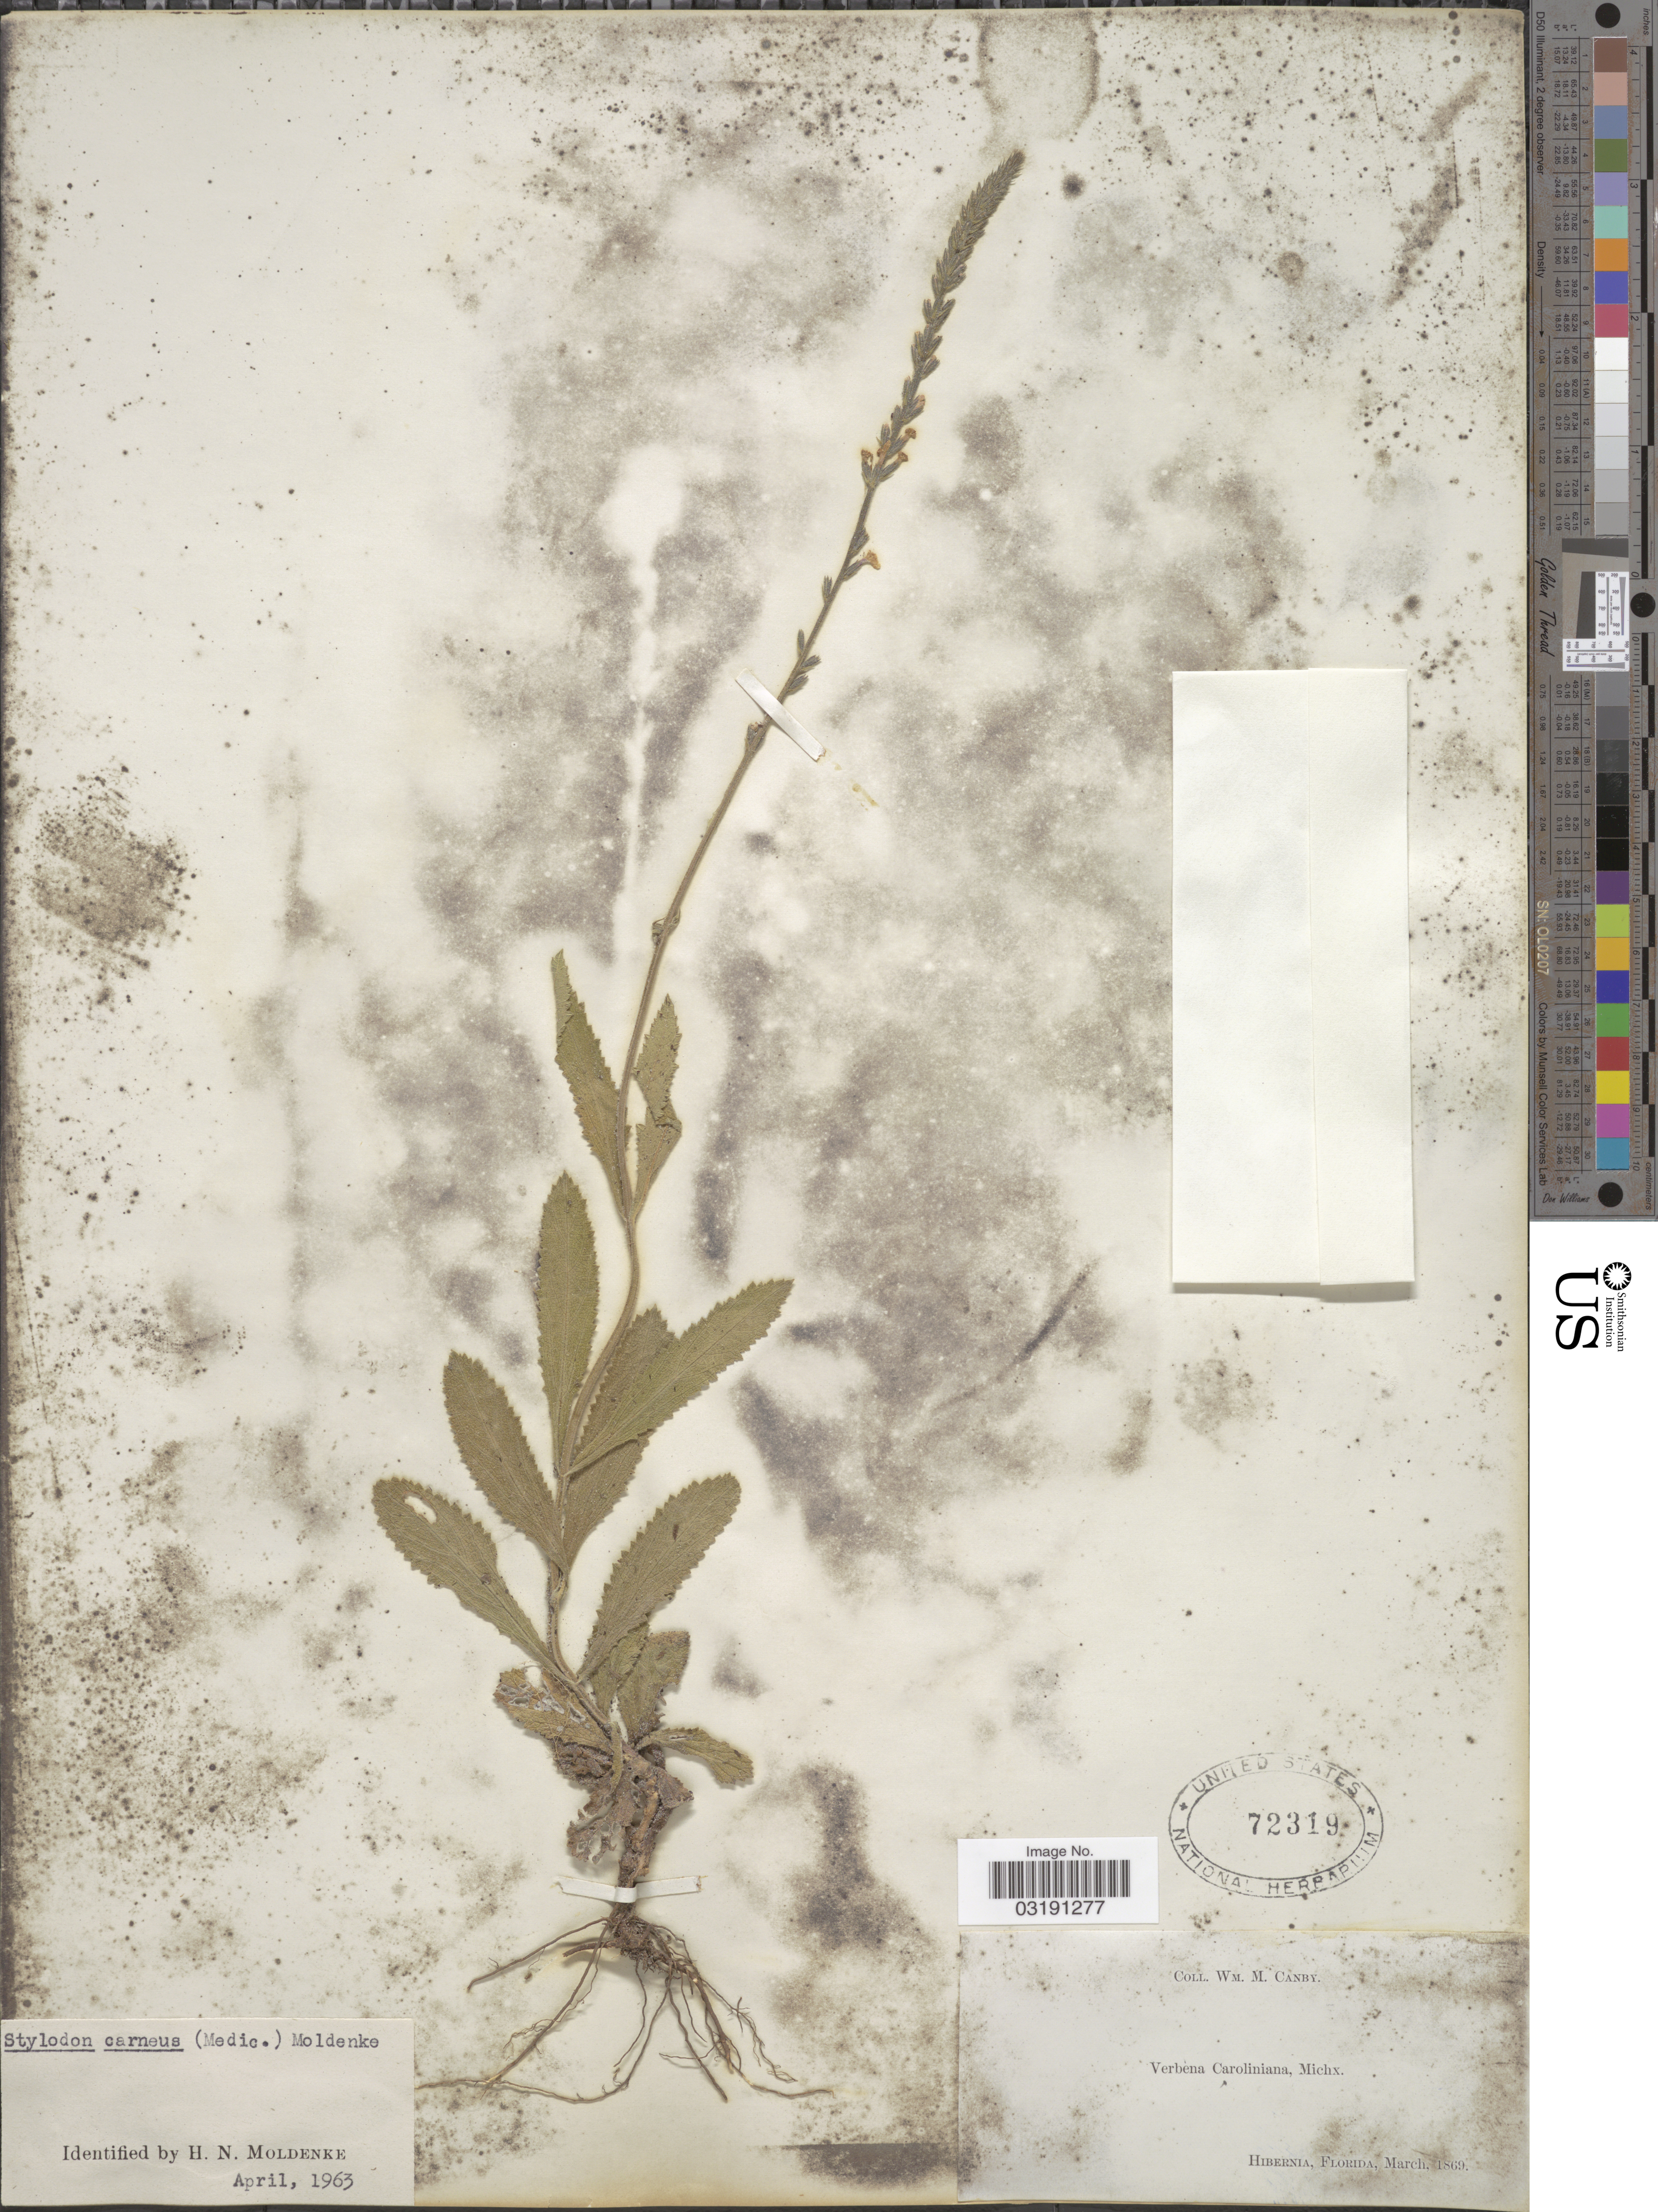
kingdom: Plantae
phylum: Tracheophyta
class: Magnoliopsida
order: Lamiales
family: Verbenaceae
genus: Verbena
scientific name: Verbena carnea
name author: Medik.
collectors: W. M. Canby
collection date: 1869-03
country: United States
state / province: Florida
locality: Hibernia.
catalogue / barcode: US 72319